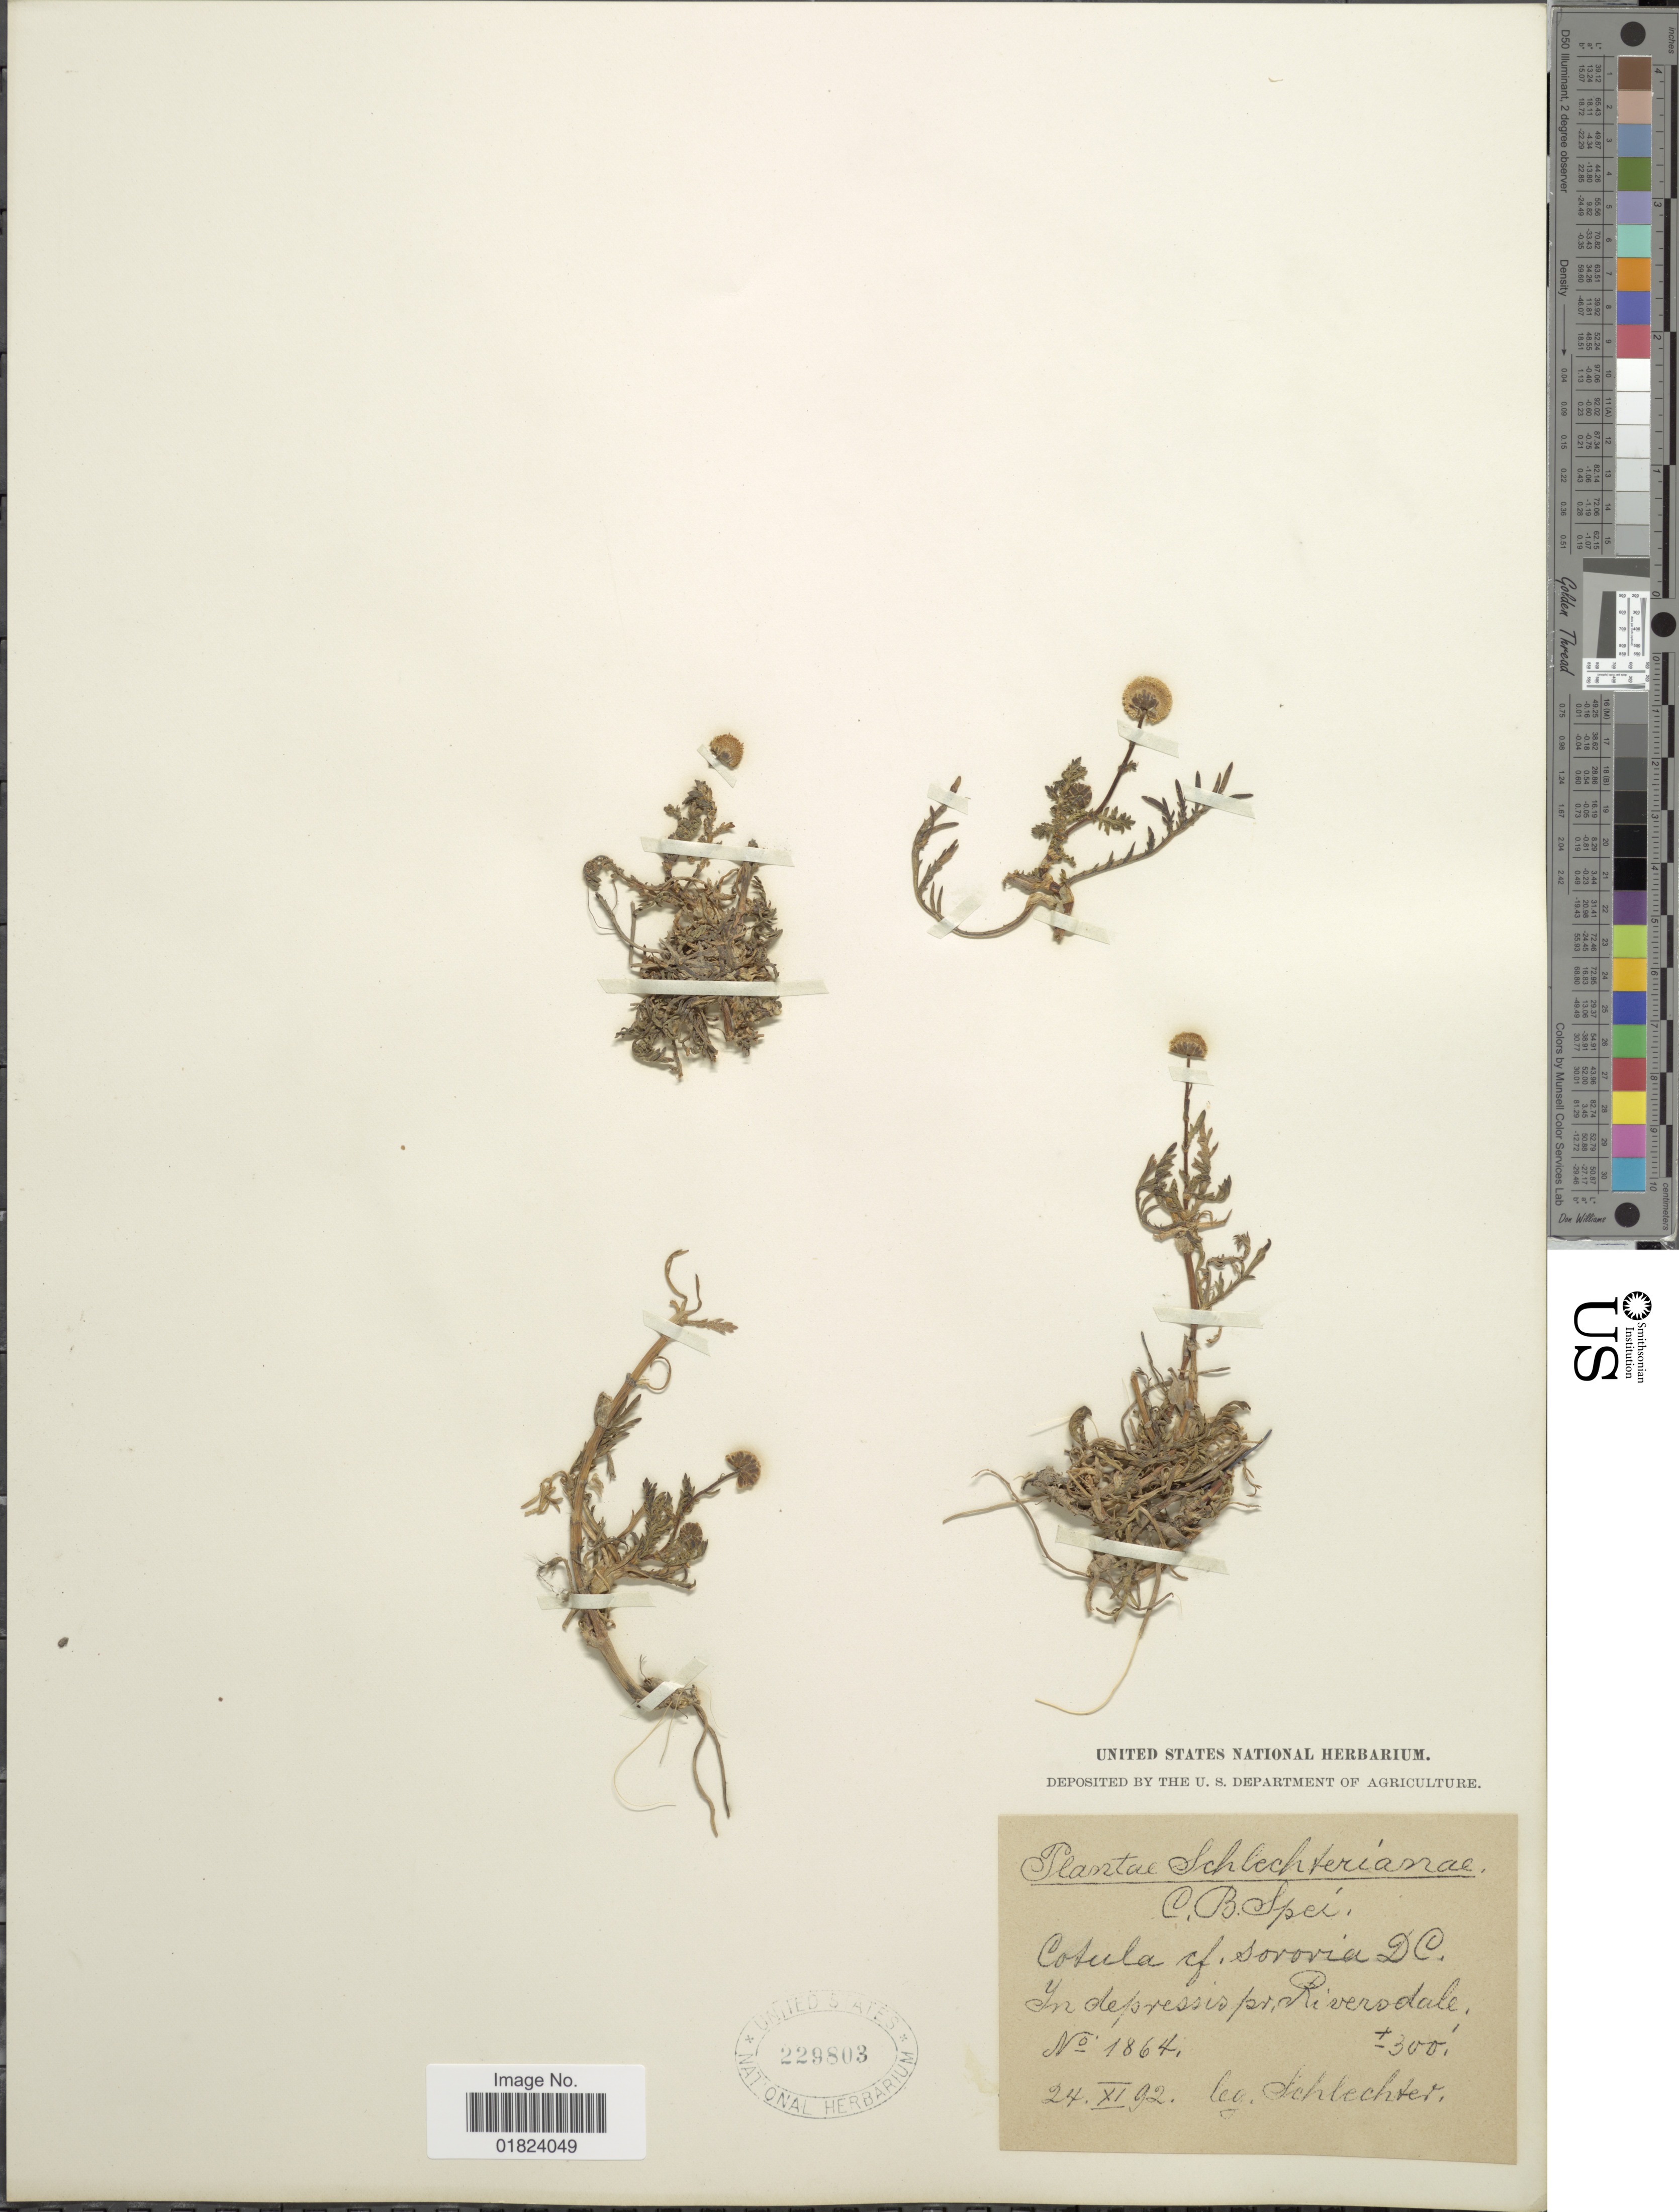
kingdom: Plantae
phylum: Tracheophyta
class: Magnoliopsida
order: Asterales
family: Asteraceae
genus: Cotula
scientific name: Cotula sororia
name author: DC.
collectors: Schlechter, --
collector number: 1864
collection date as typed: Transcribed d/m/y: 24/11/92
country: South Africa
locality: In depressis pr. Riverdale.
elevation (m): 91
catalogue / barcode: US 229803